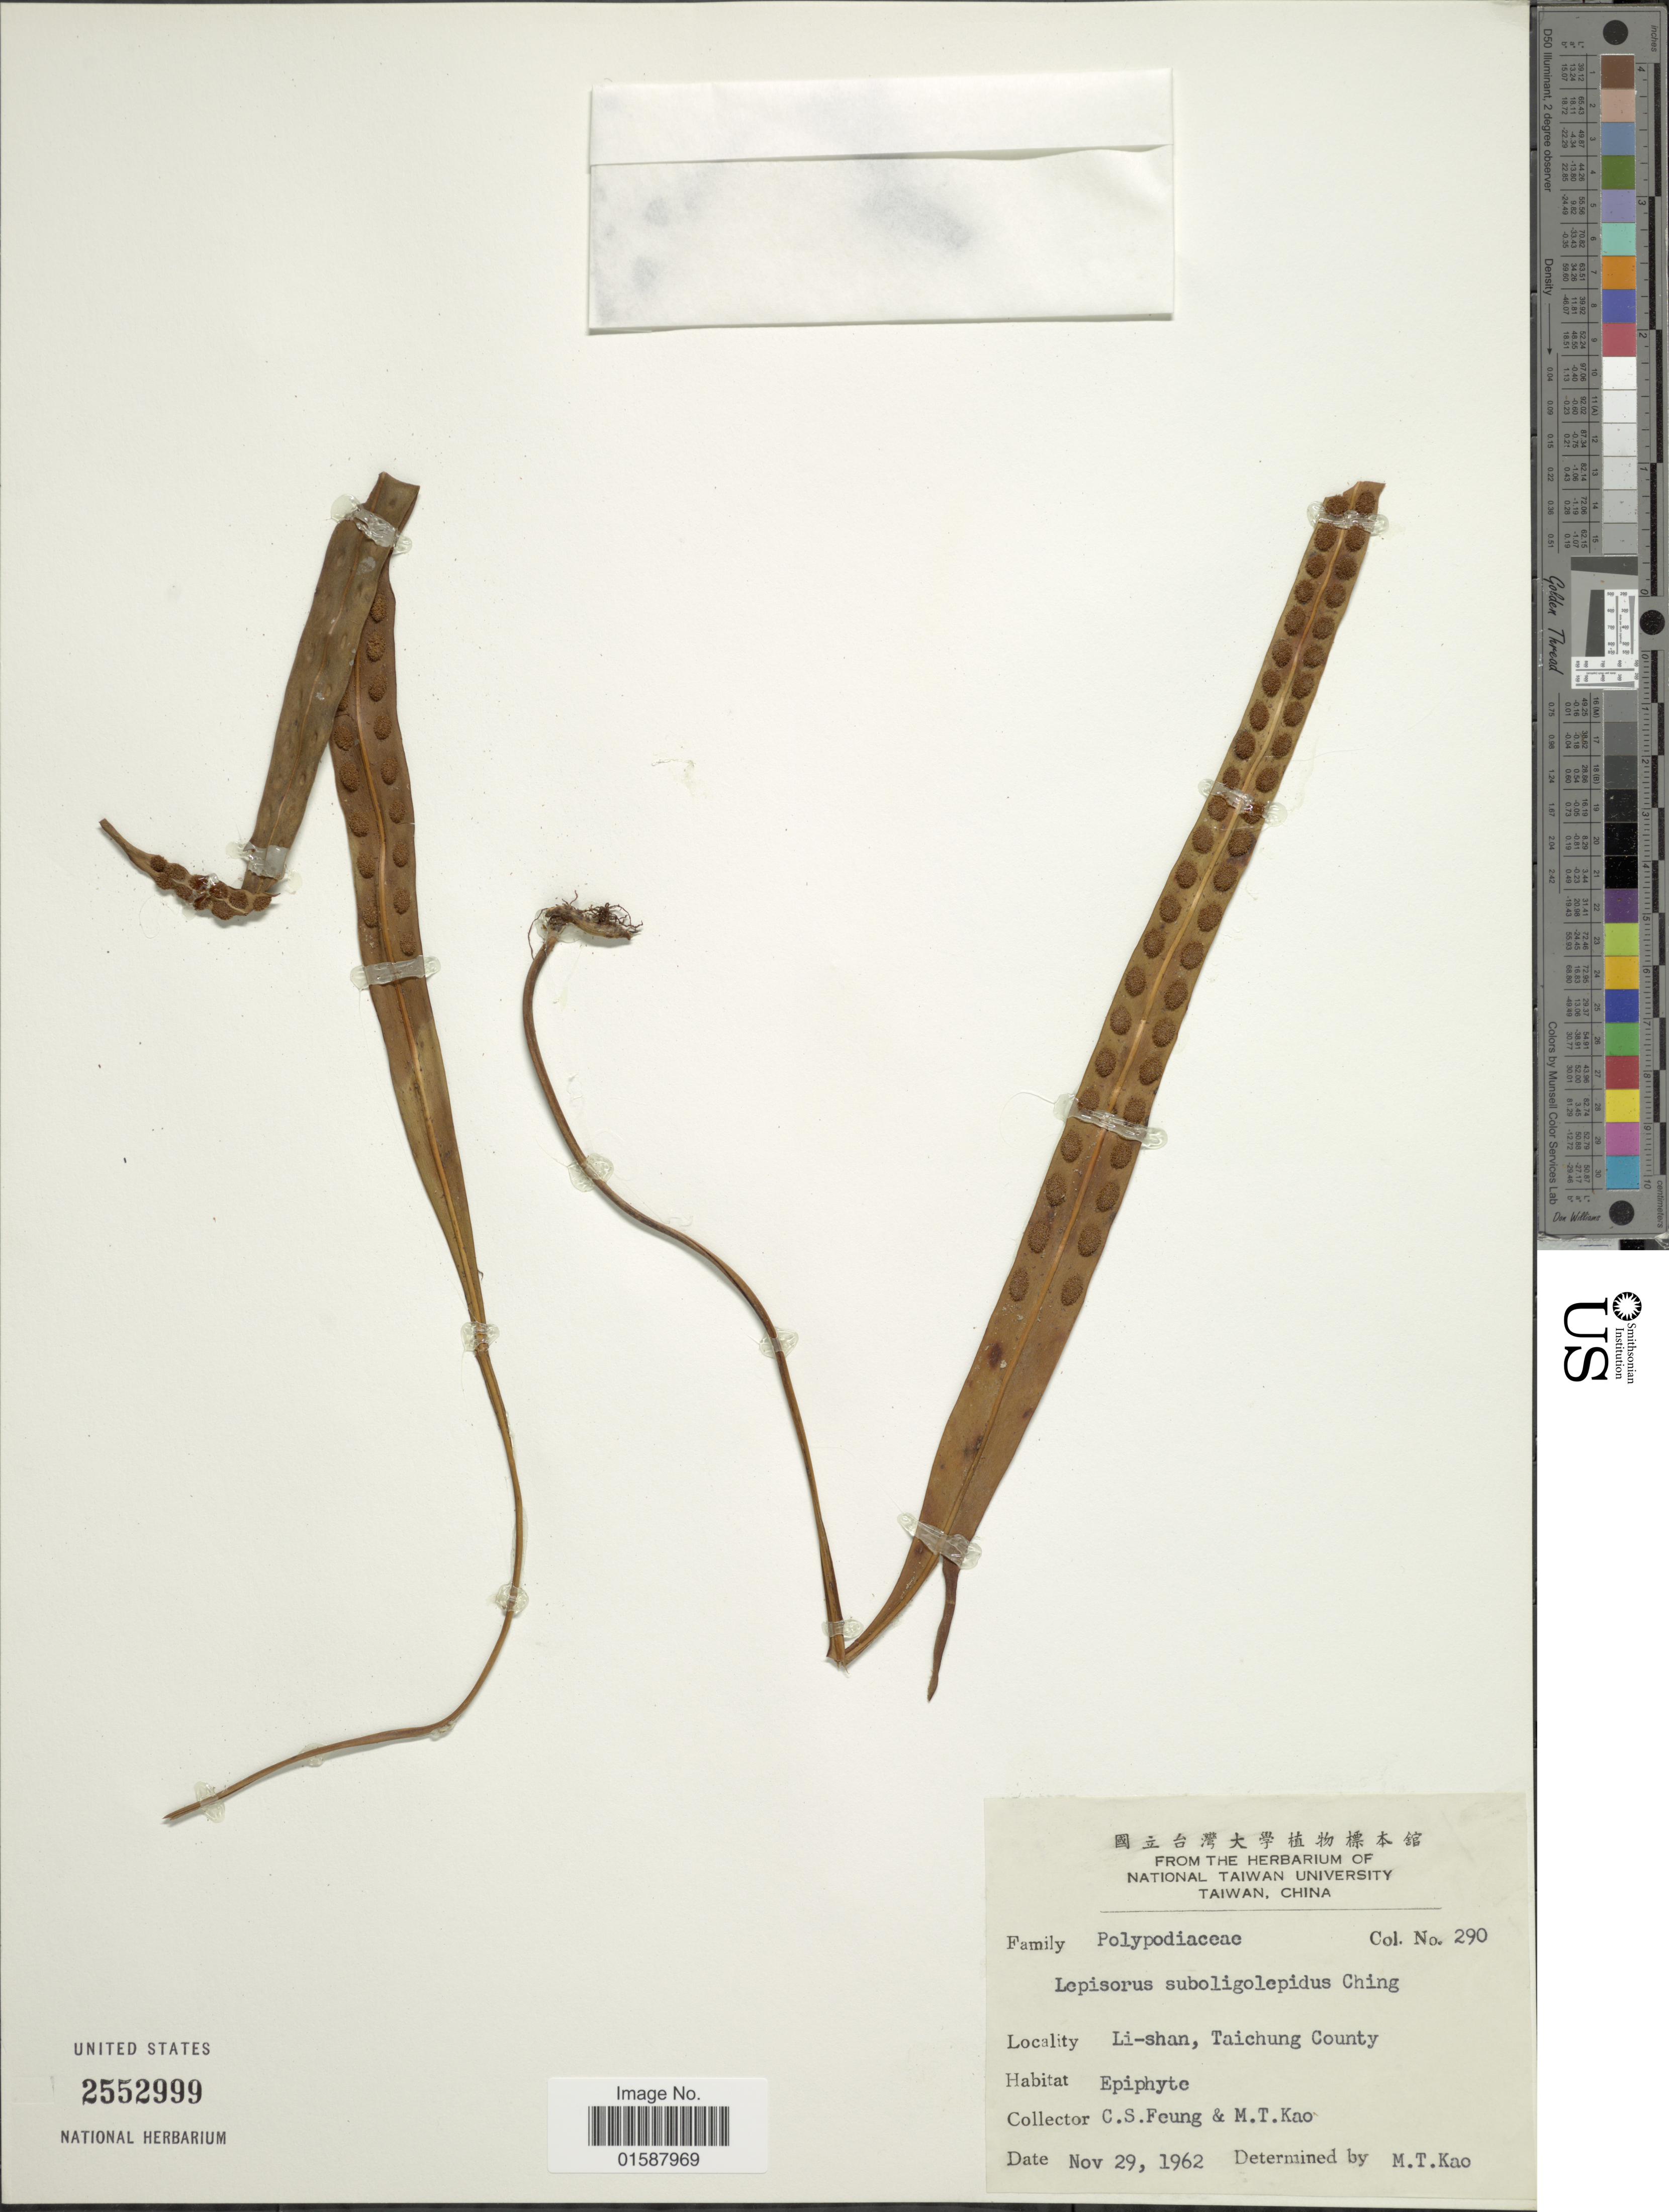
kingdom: Plantae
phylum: Tracheophyta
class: Polypodiopsida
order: Polypodiales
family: Polypodiaceae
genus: Lepisorus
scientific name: Lepisorus suboligolepidus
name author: Ching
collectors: C. Feung & M. T. Kao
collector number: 290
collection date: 1962-11-29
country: Taiwan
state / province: Taichung City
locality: Li-shan, Taichung County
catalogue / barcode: US 2552999